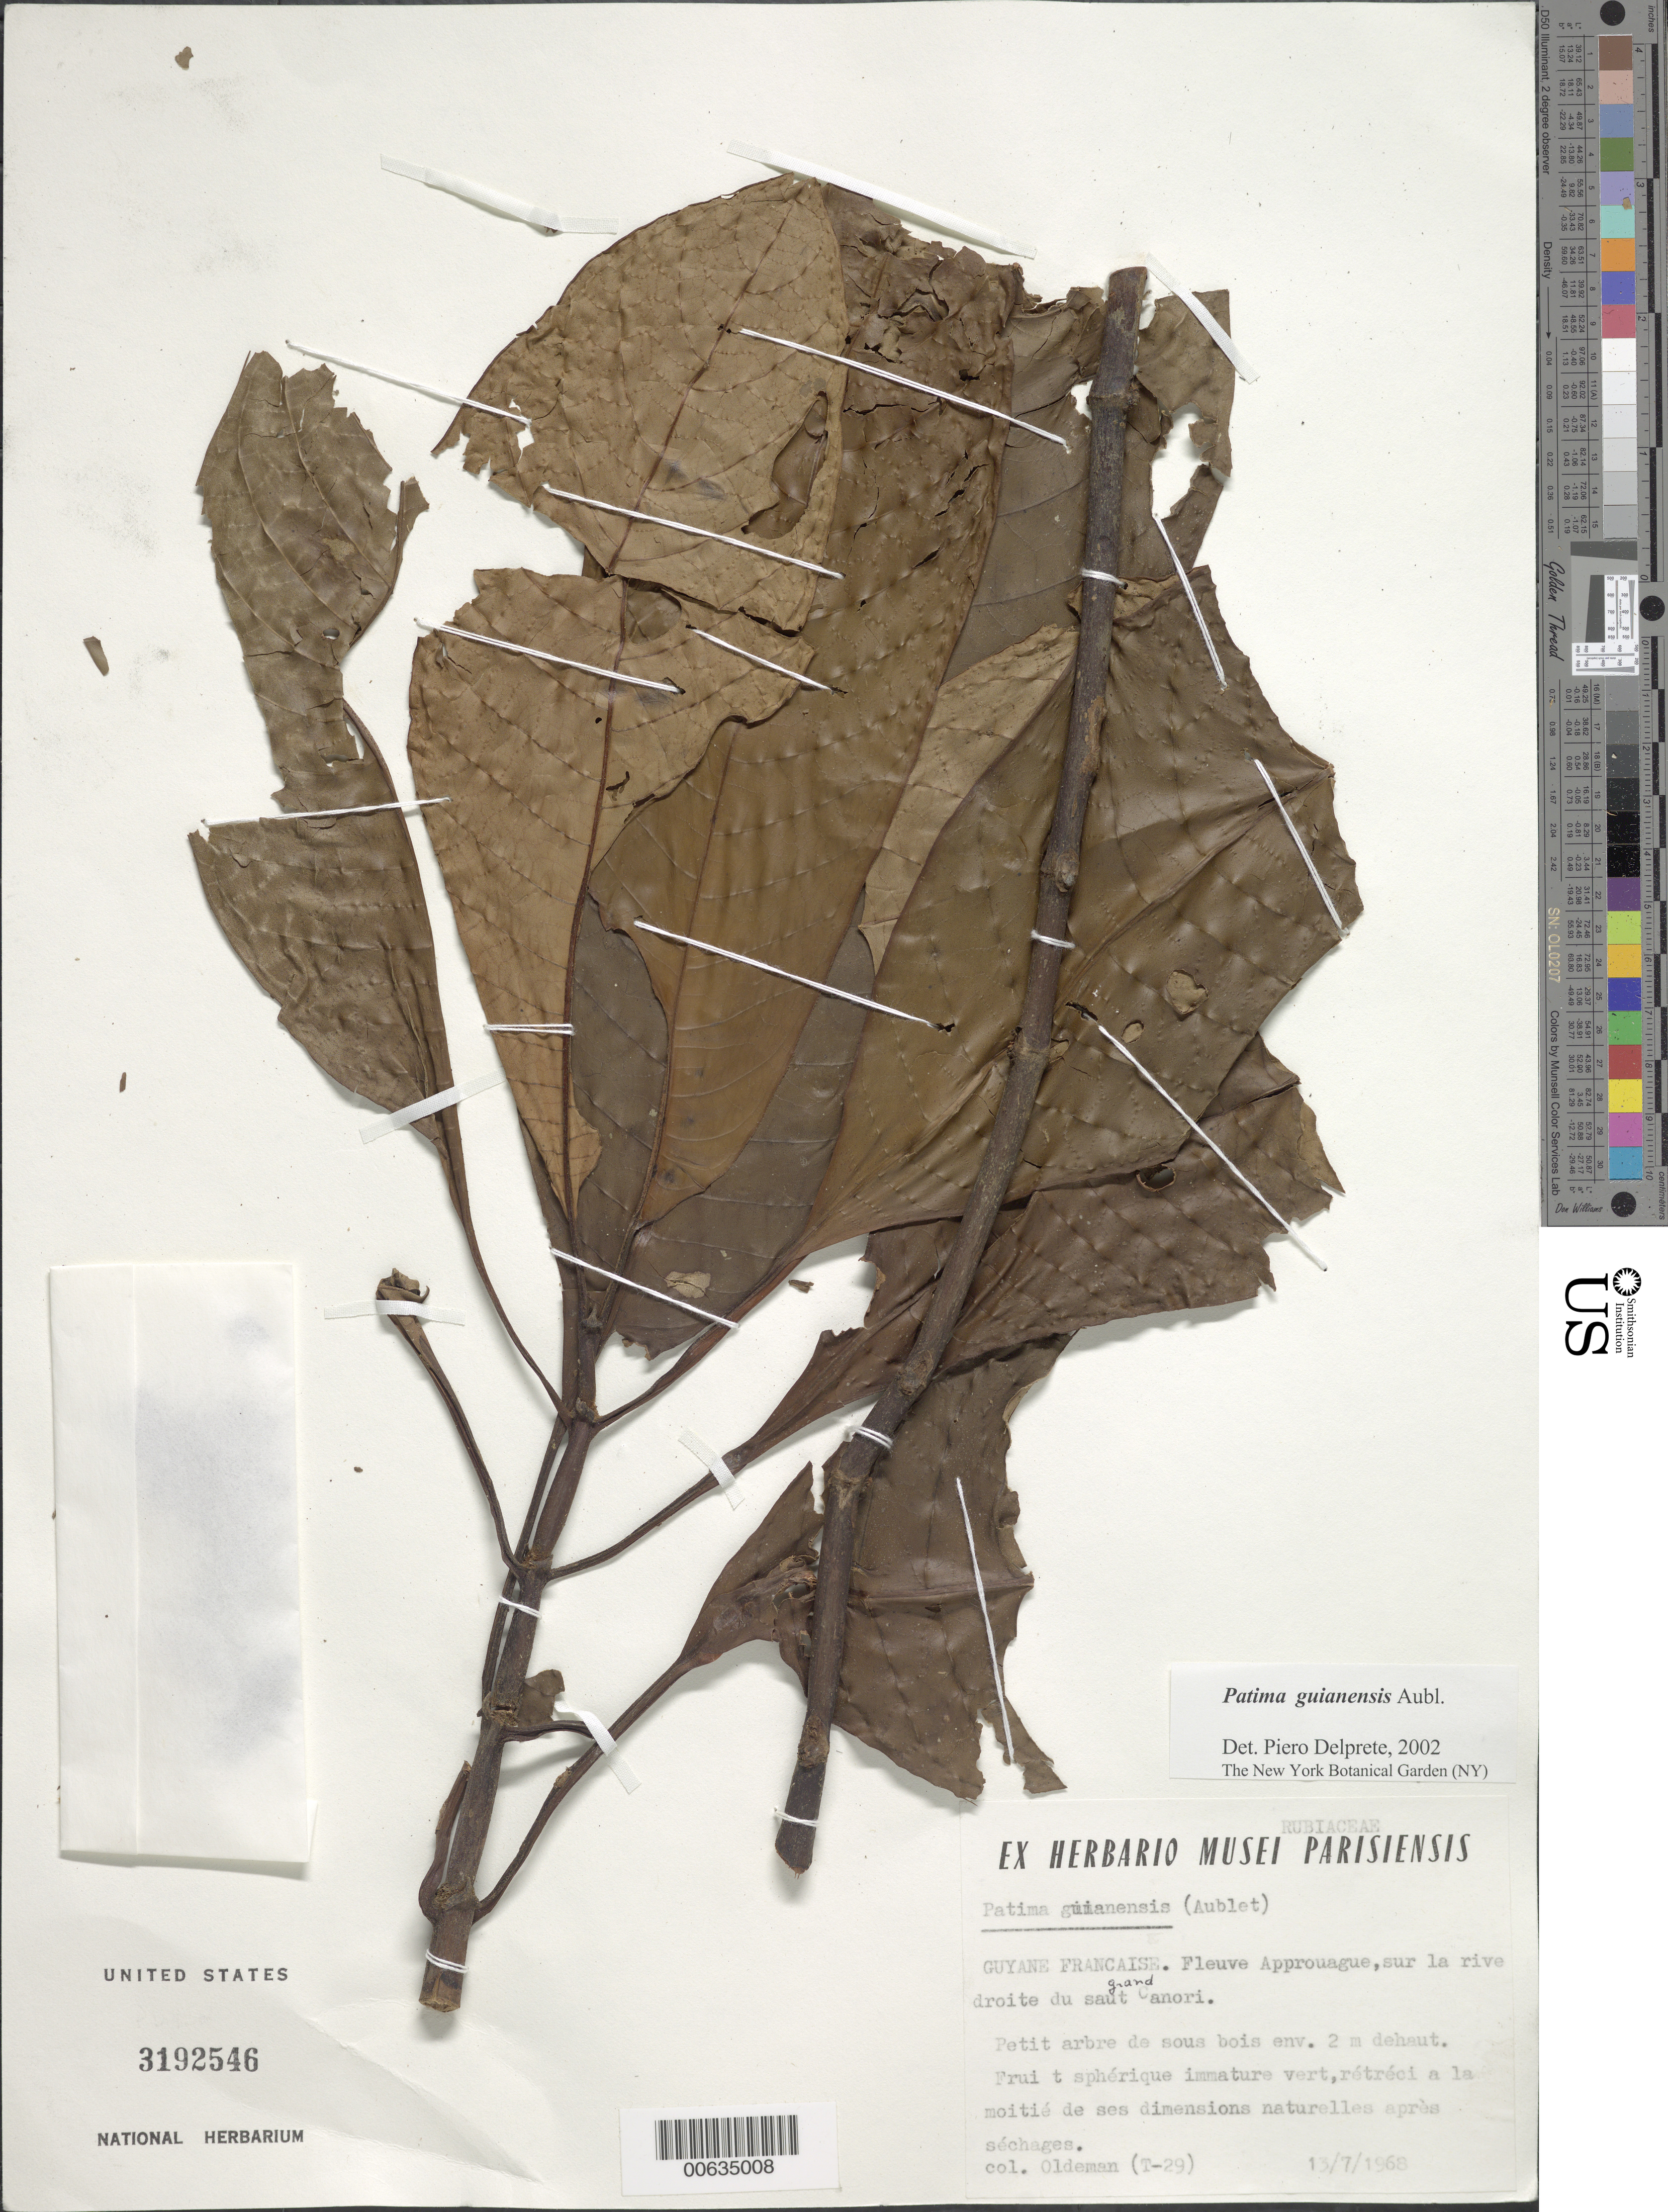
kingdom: Plantae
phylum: Tracheophyta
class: Magnoliopsida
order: Gentianales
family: Rubiaceae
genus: Patima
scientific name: Patima guianensis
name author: Aubl.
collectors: R. Oldeman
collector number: T 29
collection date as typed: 13-Jul-68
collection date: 1968-07-13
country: French Guiana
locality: Approuague R., saut Grand Cañori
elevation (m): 150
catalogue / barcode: US 3192546